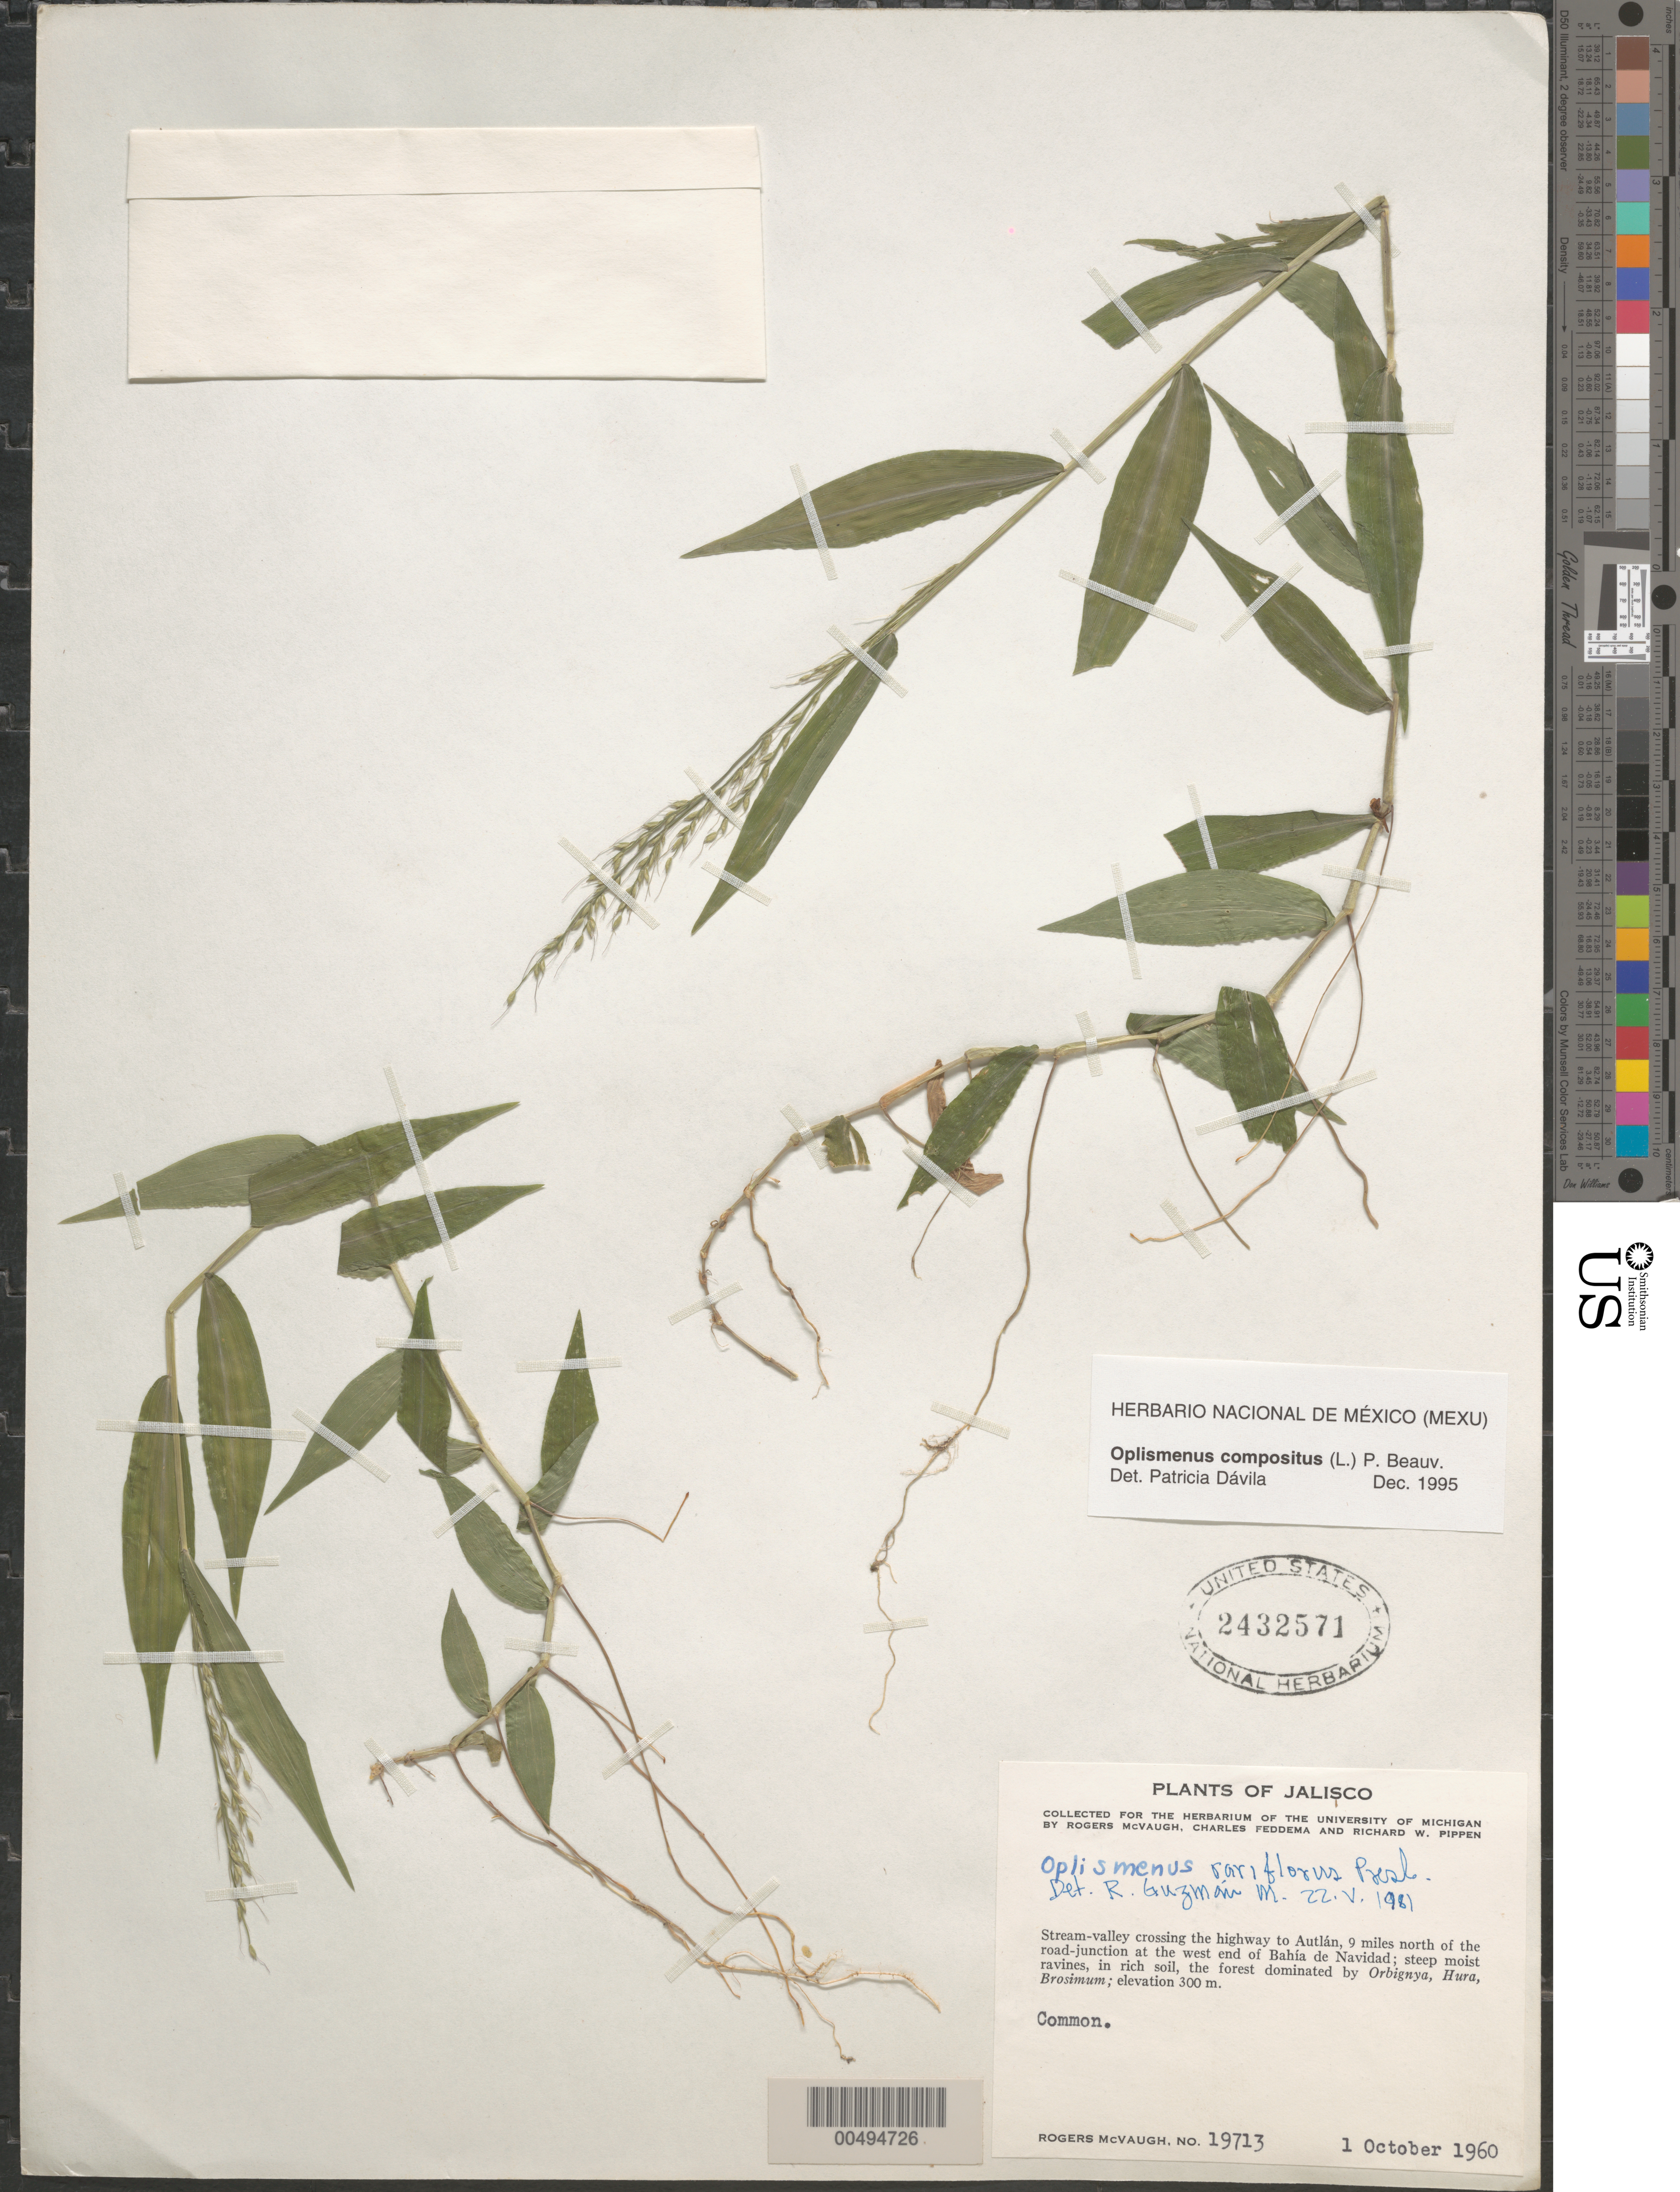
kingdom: Plantae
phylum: Tracheophyta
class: Liliopsida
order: Poales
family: Poaceae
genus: Oplismenus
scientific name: Oplismenus compositus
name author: (L.) P. Beauv.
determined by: Dávila, P. D.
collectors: R. McVaugh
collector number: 19713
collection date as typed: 1 Oct 1960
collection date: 1960-10-01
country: Mexico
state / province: Jalisco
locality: Stream-valley crossing the hwy to Autl n, 9 mi N of the rd-jct at the W end of Bah¡a de Navidad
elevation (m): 300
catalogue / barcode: US 2432571